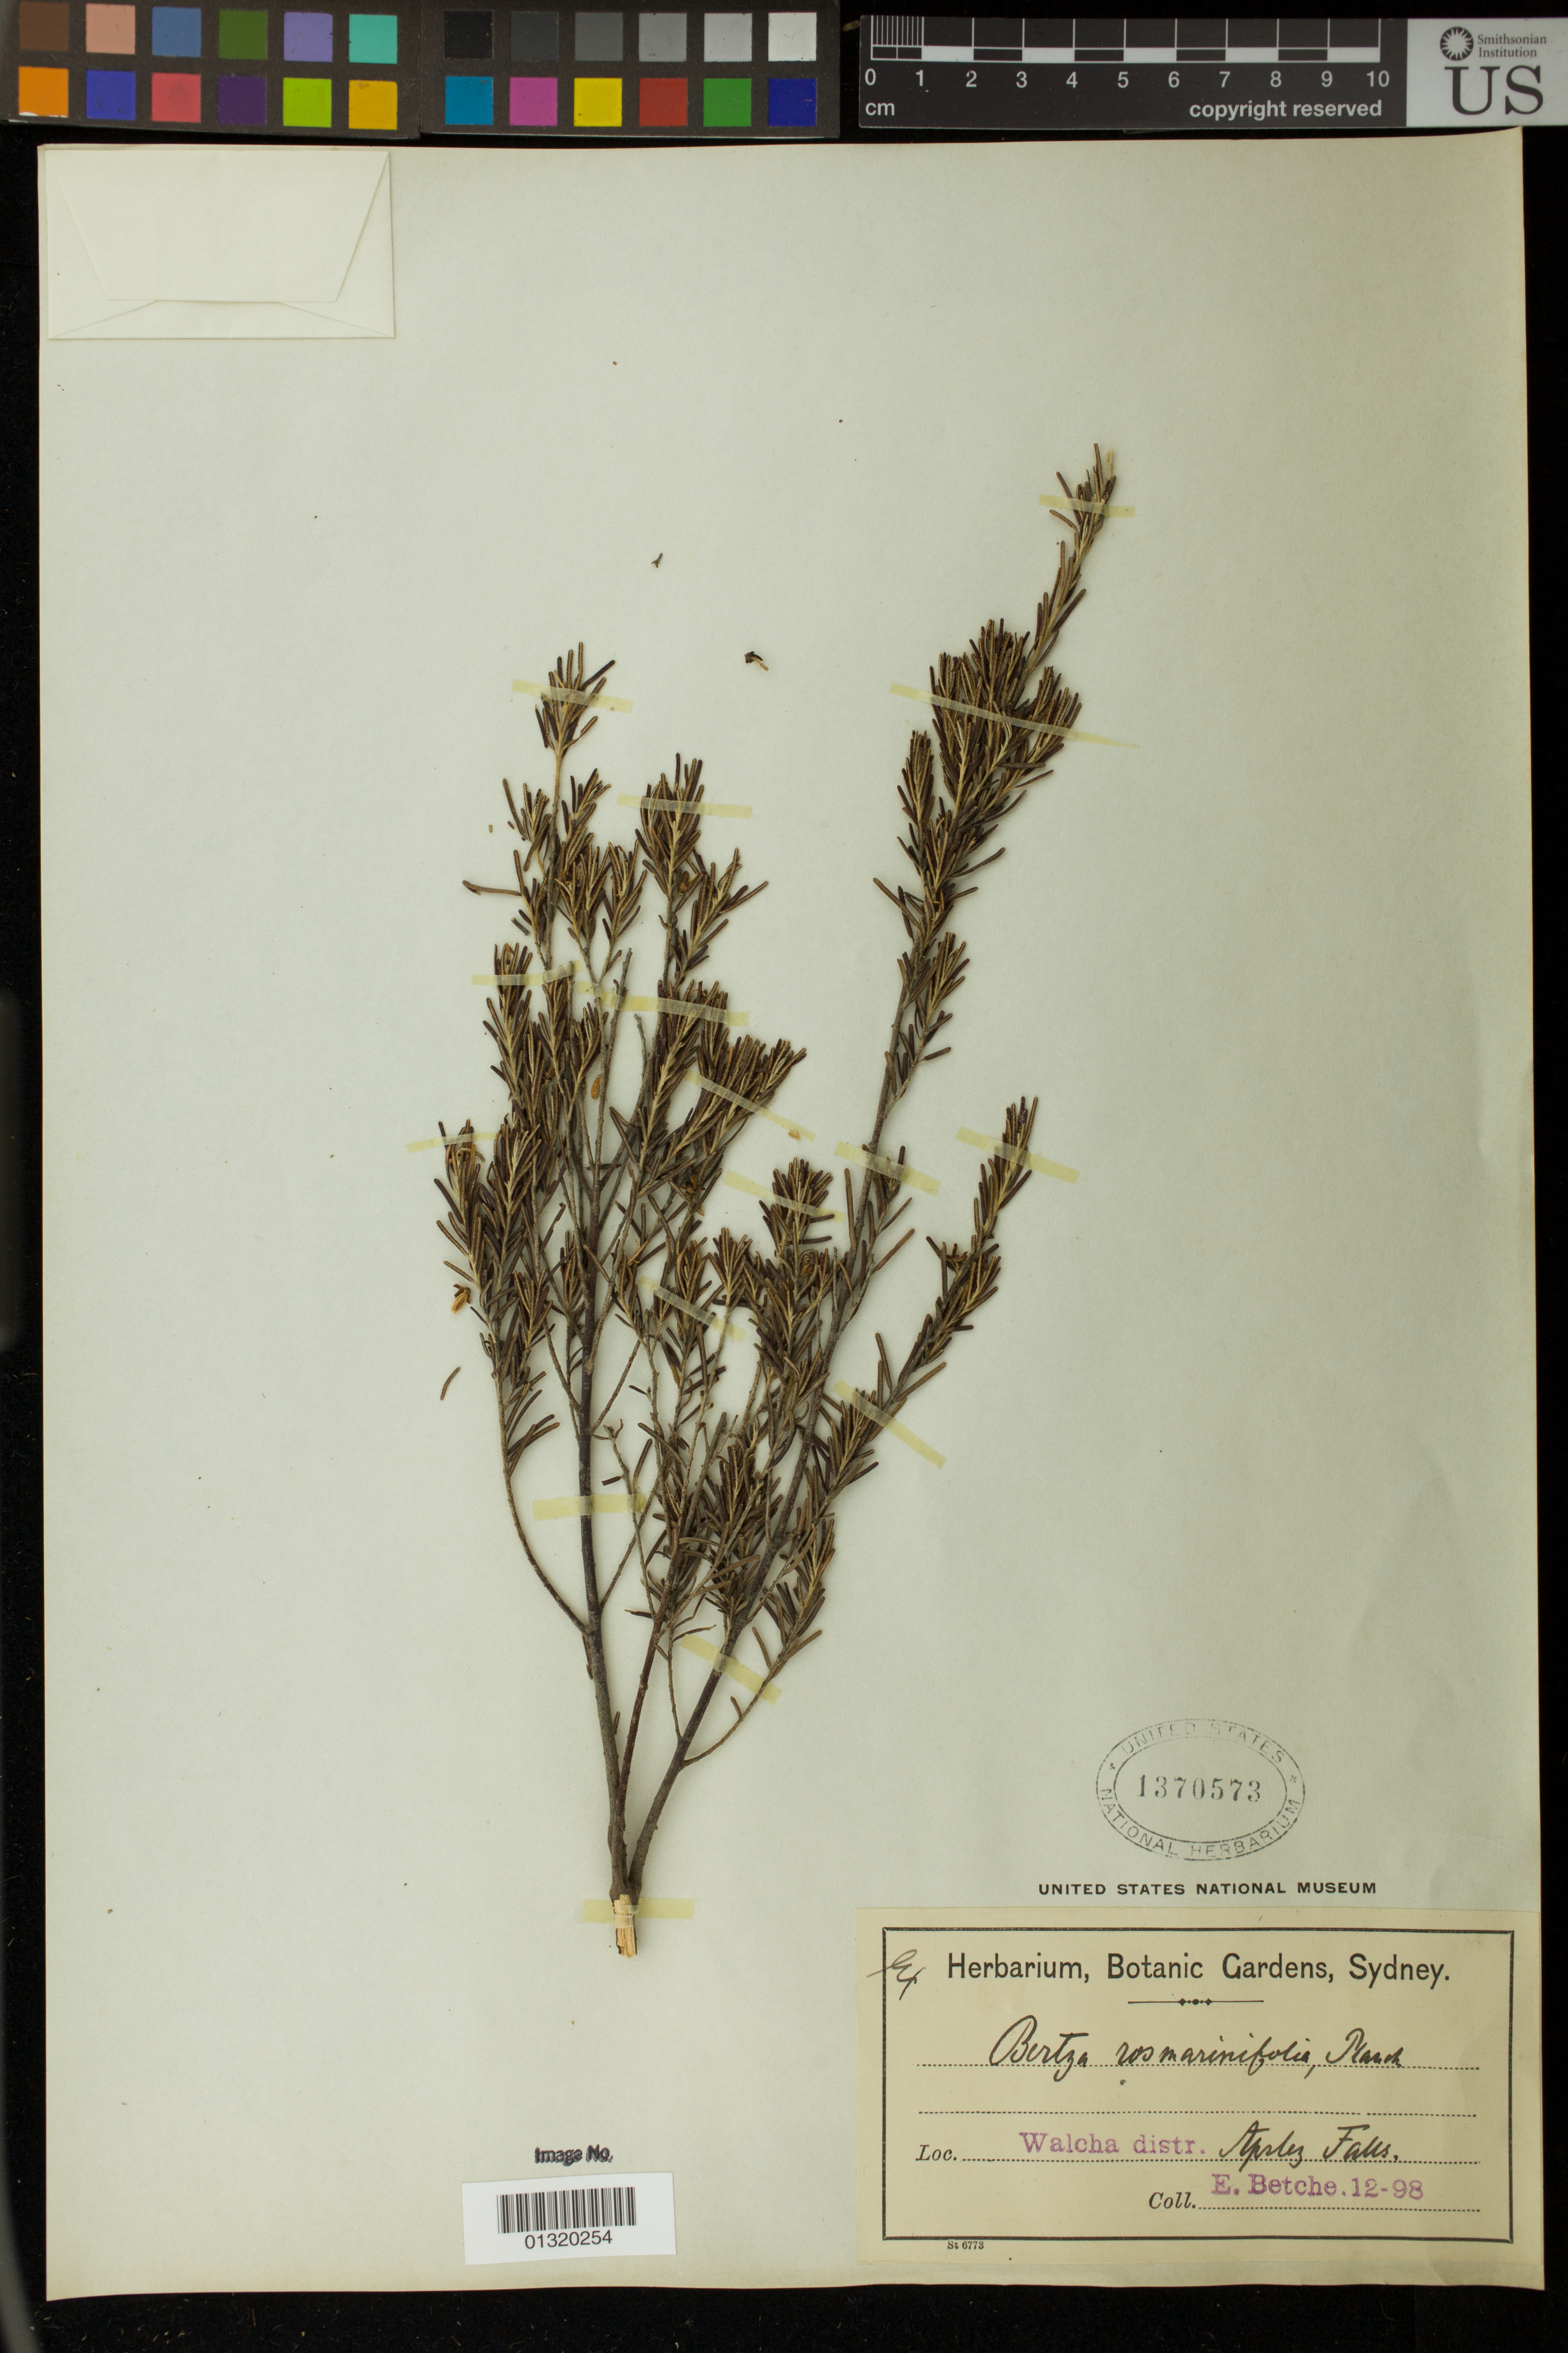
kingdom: Plantae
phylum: Tracheophyta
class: Magnoliopsida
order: Malpighiales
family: Euphorbiaceae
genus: Bertya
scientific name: Bertya rosmarinifolia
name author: Planch.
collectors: E. Betche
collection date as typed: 12-98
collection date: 1898-12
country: Australia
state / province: New South Wales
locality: Walcha distr. Apsley Falls.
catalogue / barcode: US 1370573